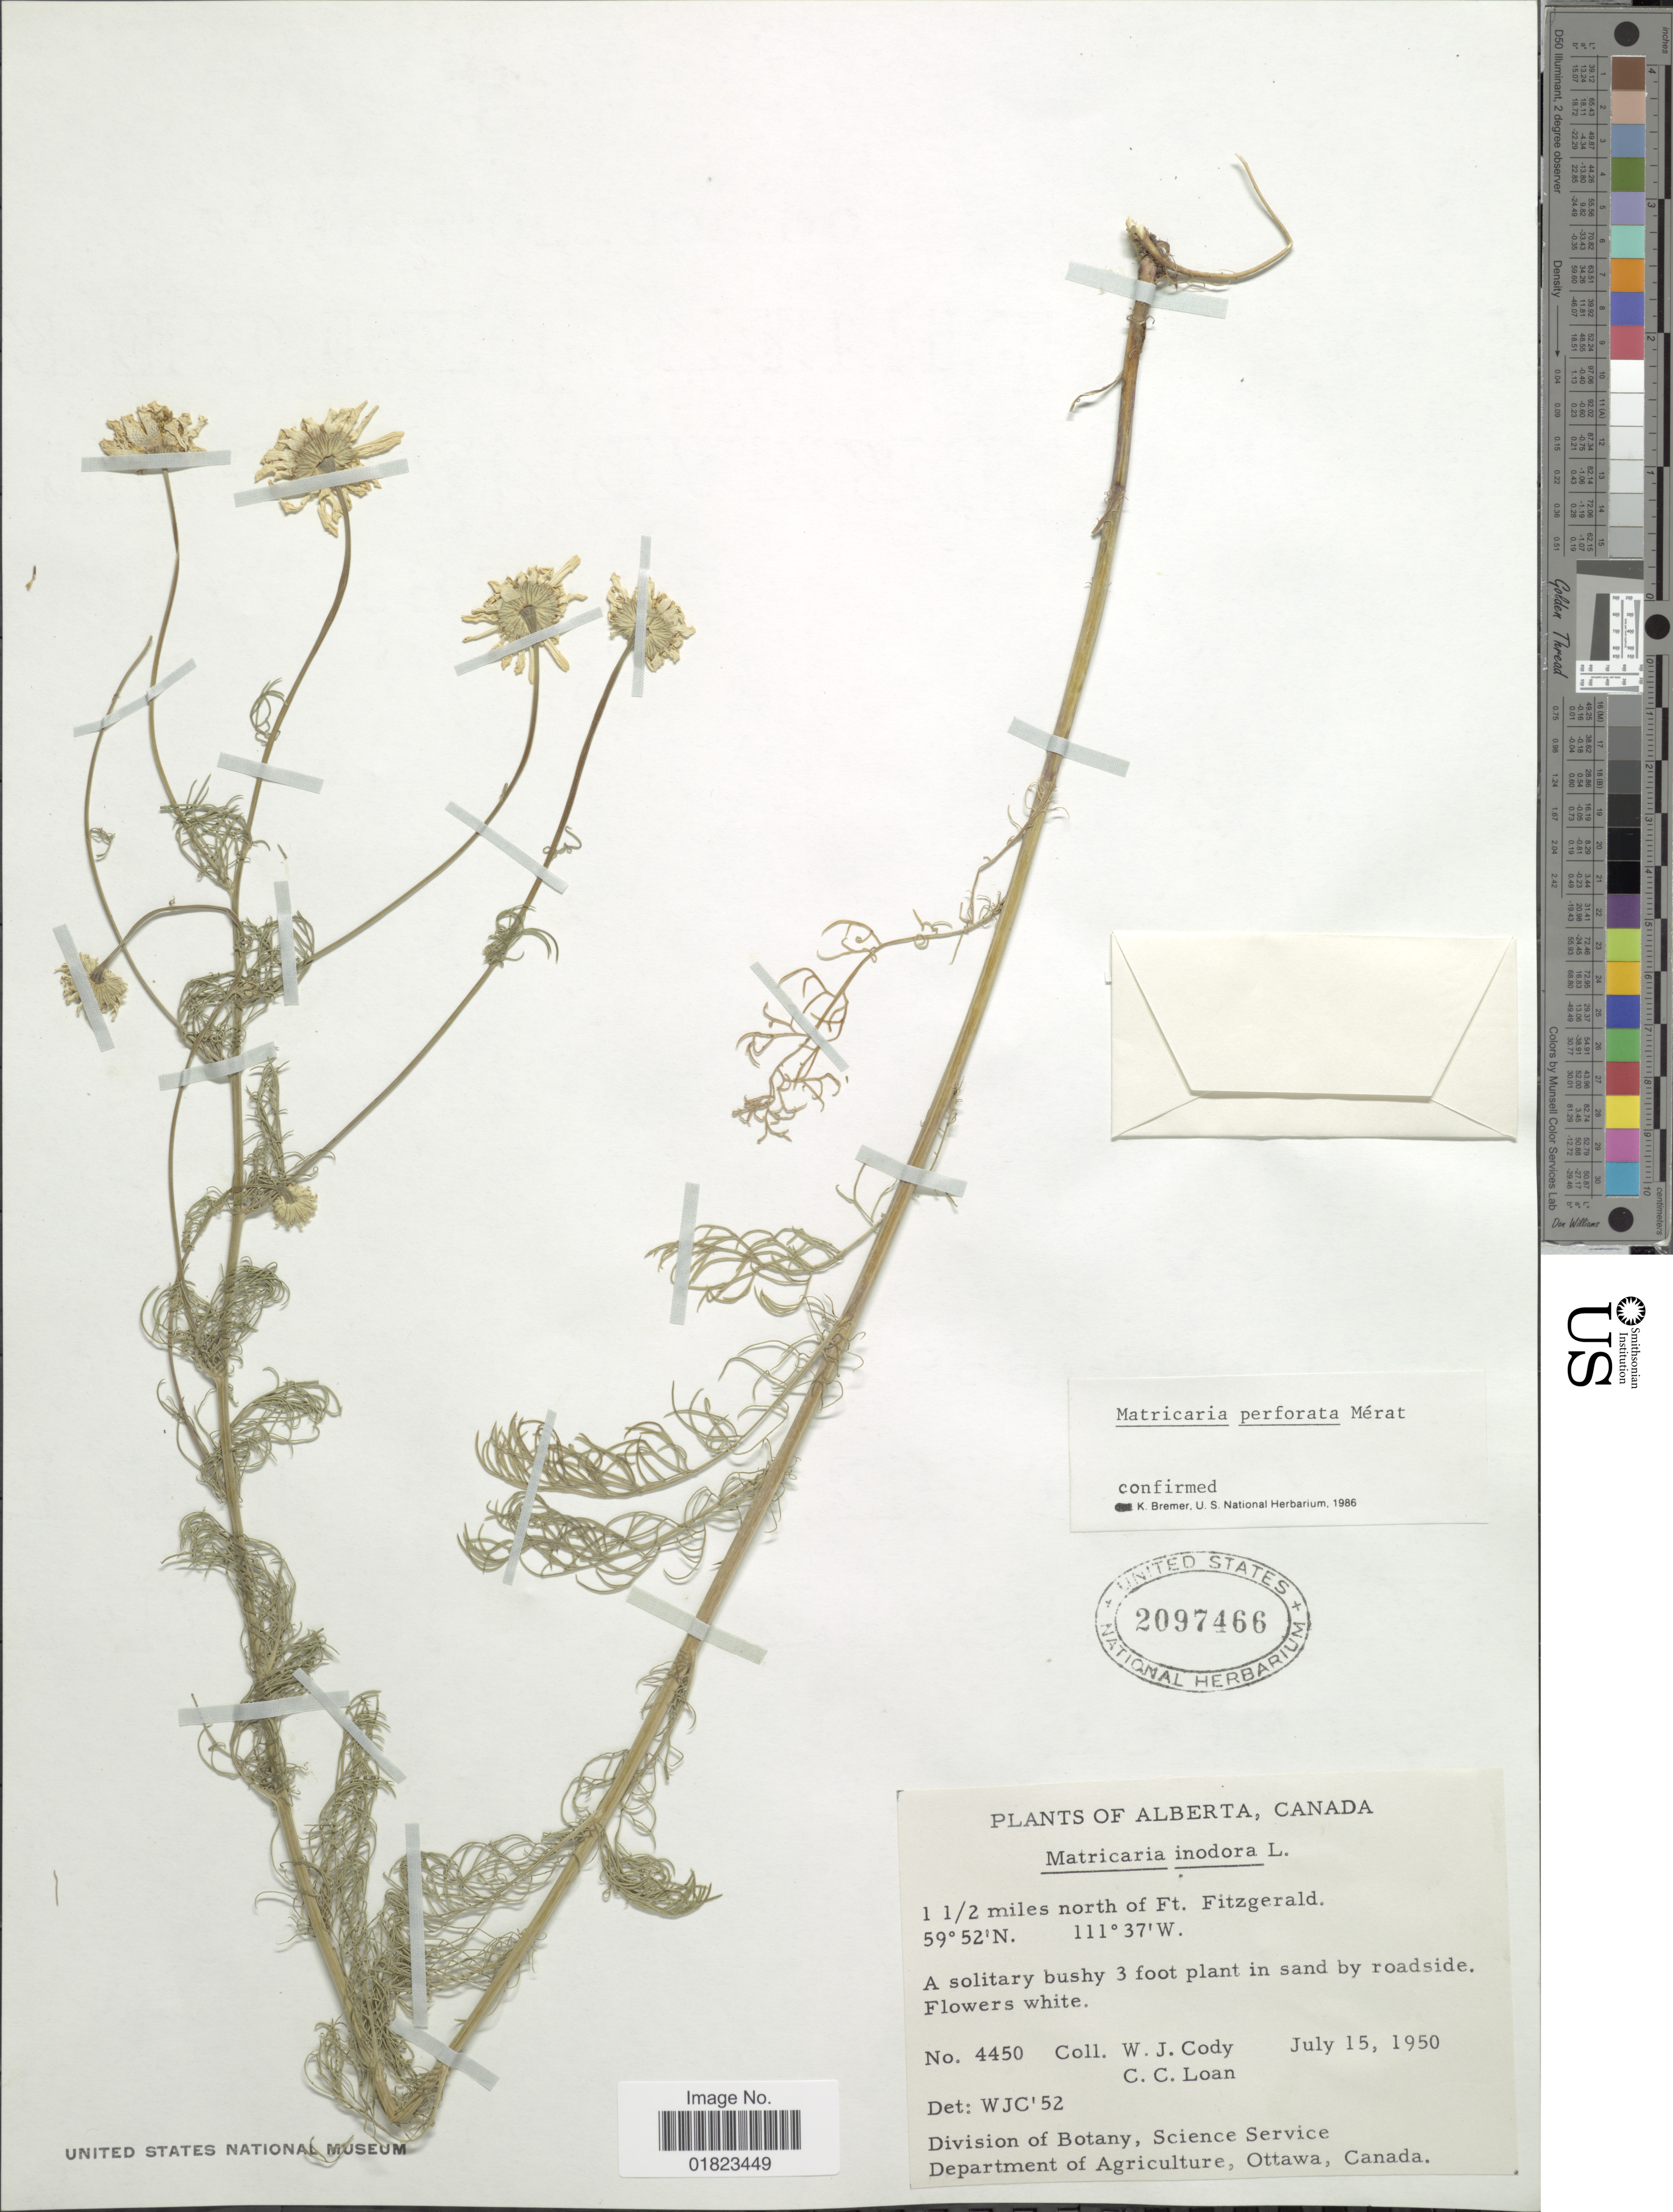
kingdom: Plantae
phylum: Tracheophyta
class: Magnoliopsida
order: Asterales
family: Asteraceae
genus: Tripleurospermum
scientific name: Tripleurospermum perforatum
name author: (Mérat) Laínz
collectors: W. Cody & C. Loan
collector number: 4450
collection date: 1950-07-15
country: Canada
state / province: Alberta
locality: Alberta, Canada. 1 1/2 miles north of Ft. Fitzgerald.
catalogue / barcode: US 2097466